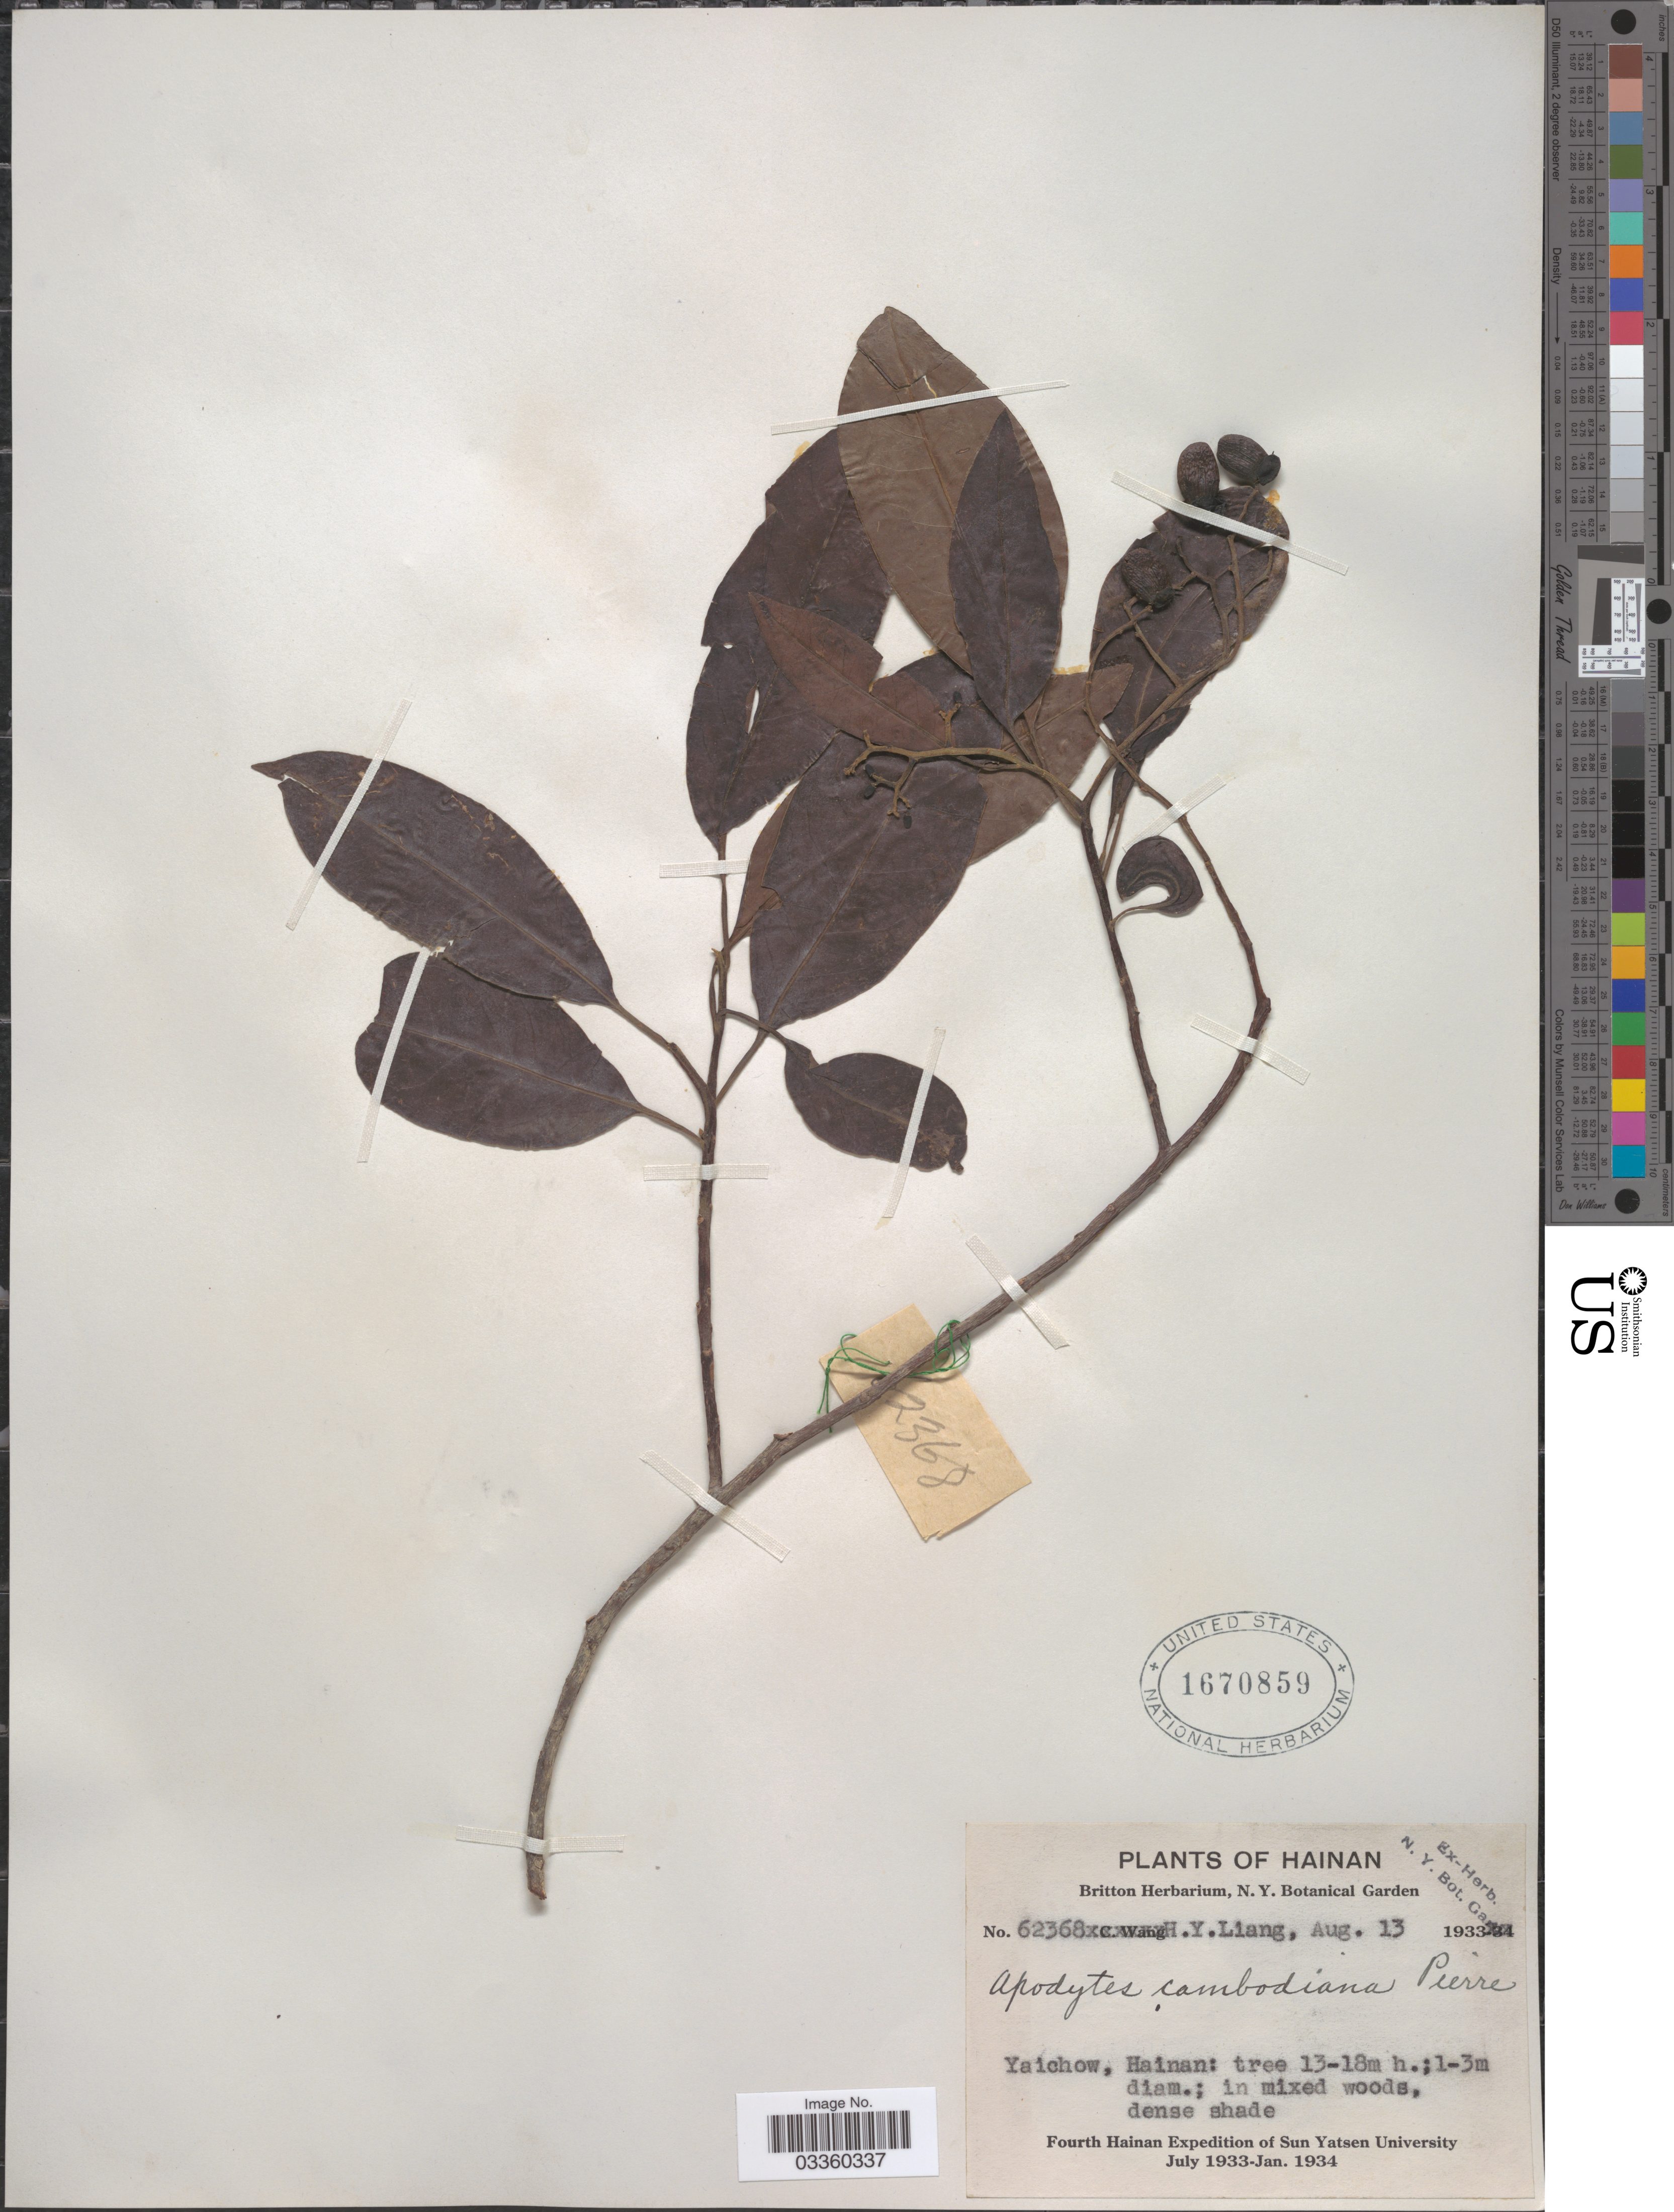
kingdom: Plantae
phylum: Tracheophyta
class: Magnoliopsida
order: Metteniusales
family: Metteniusaceae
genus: Apodytes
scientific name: Apodytes dimidiata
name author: E. Mey. ex Arn.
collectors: H. Y. Liang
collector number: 62368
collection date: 1933-08-13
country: China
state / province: Hainan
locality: Yaichow.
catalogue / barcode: US 1670859